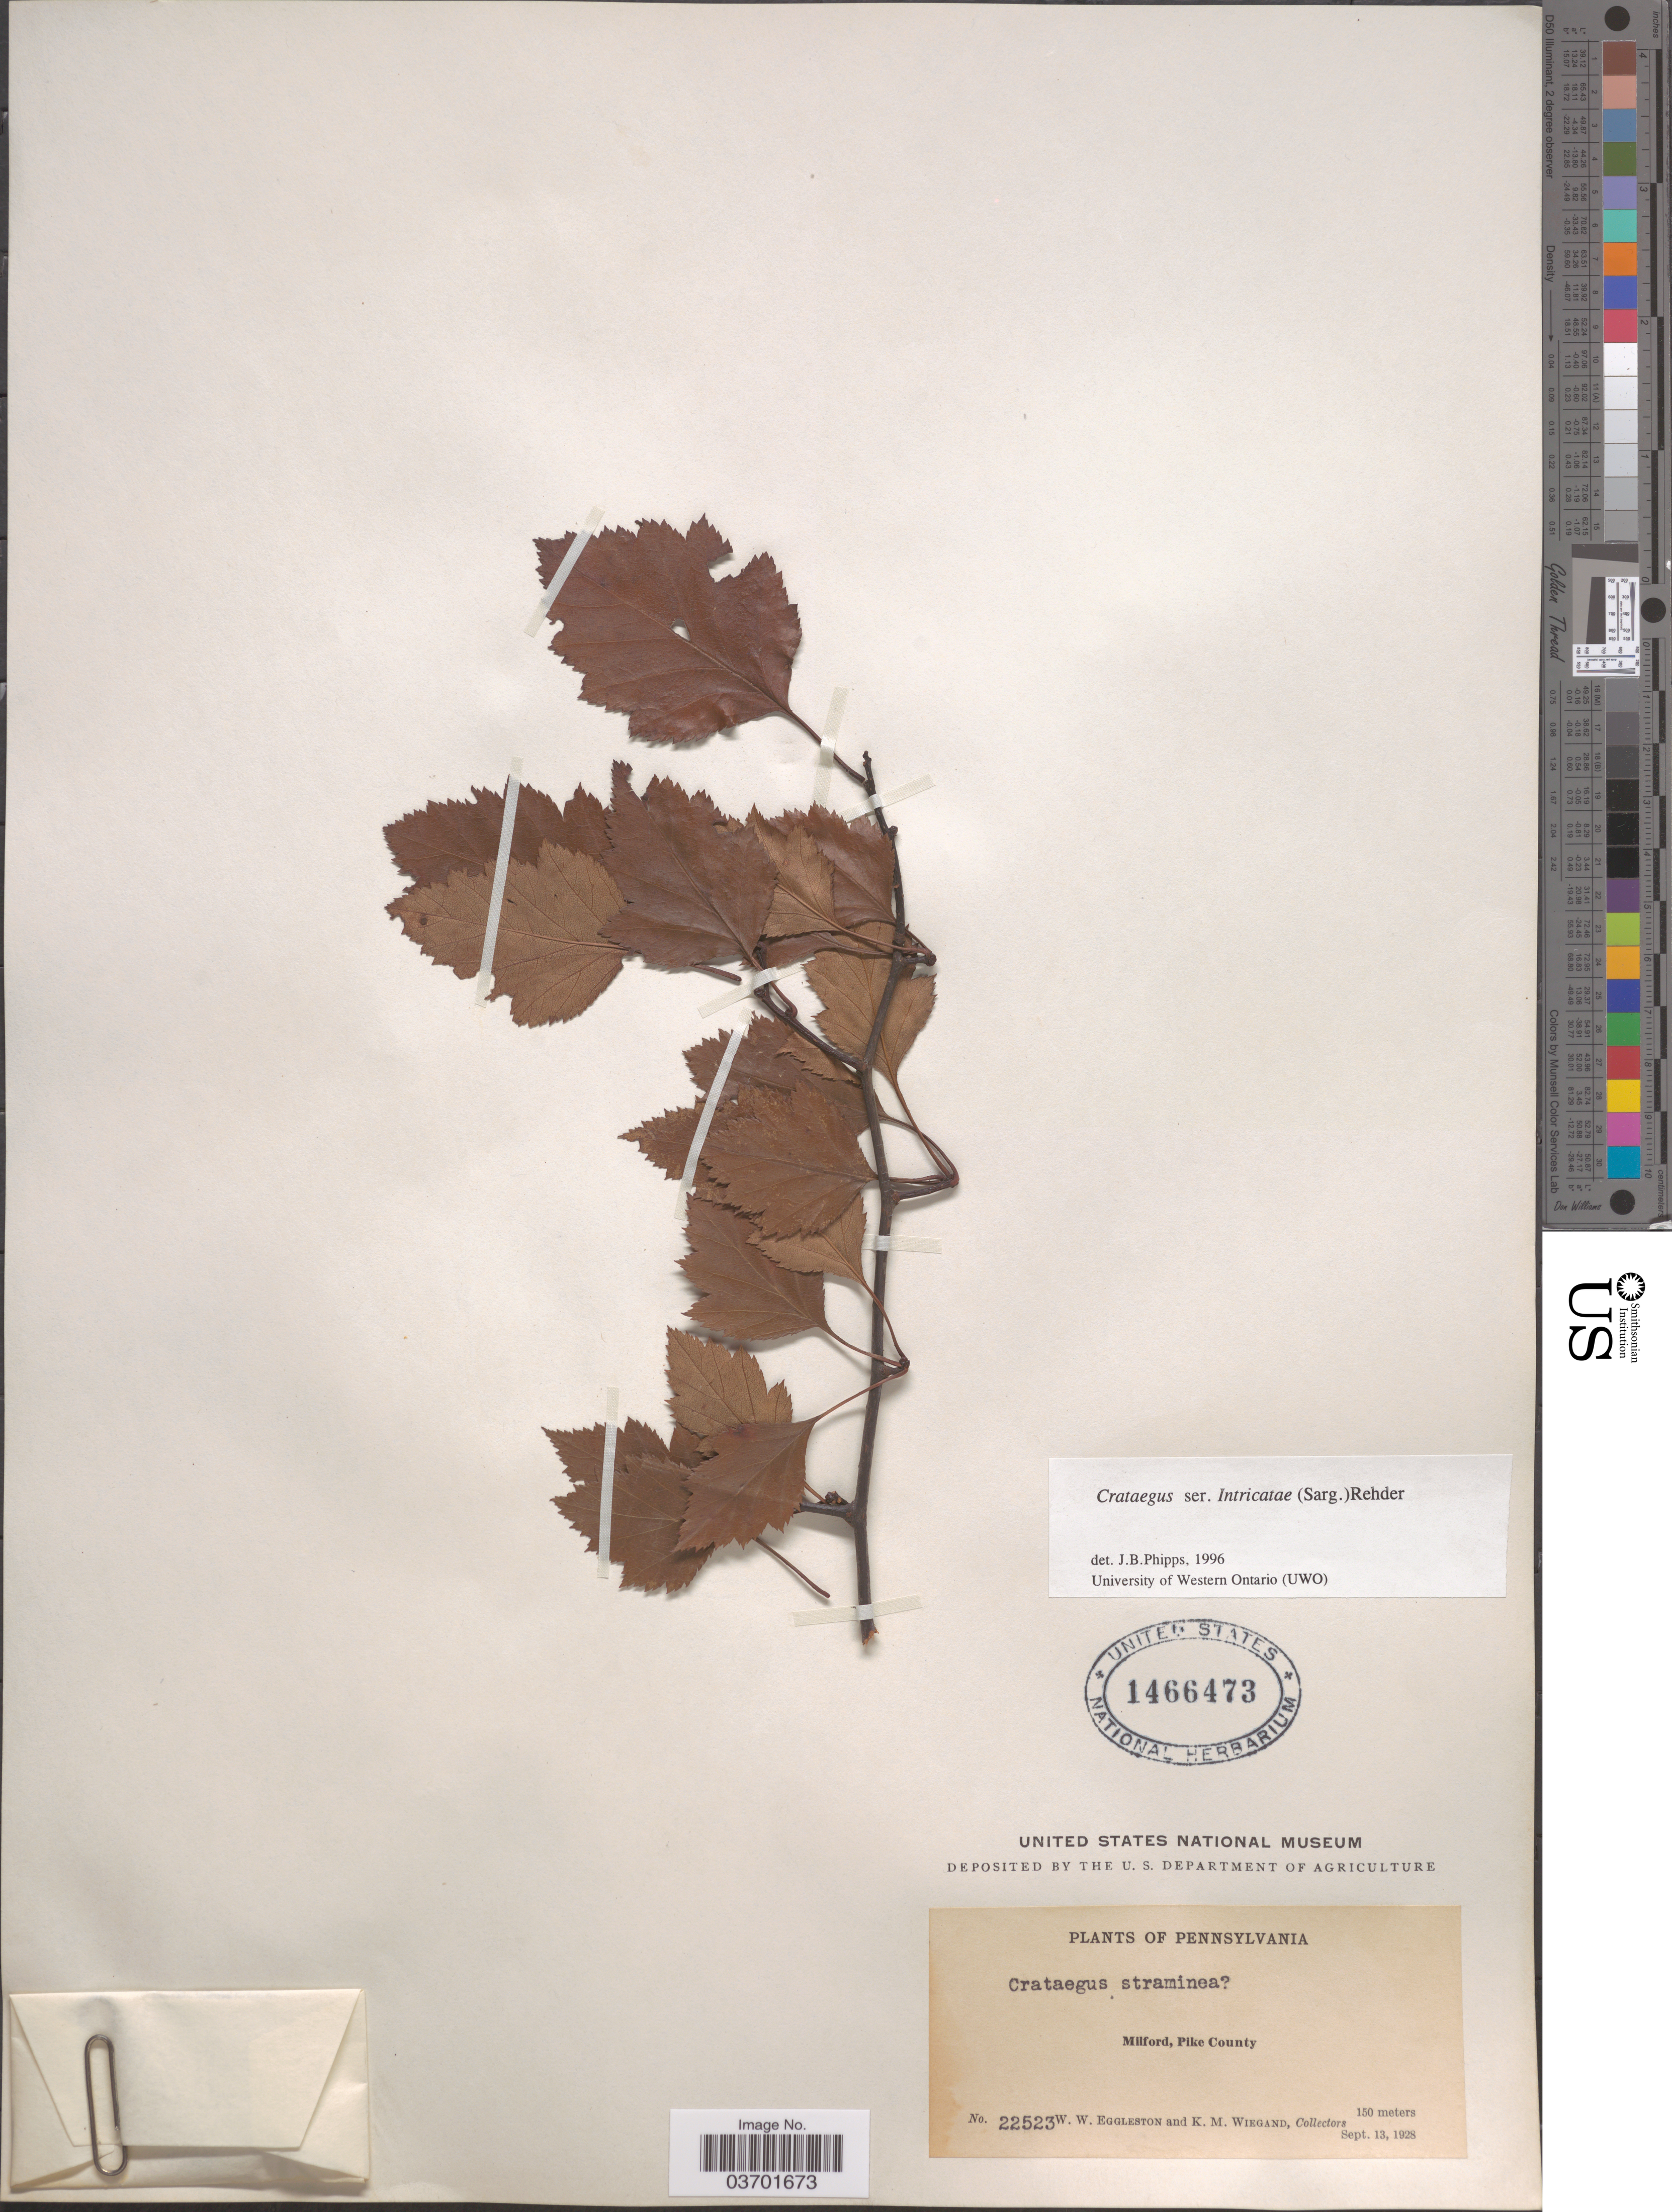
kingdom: Plantae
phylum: Tracheophyta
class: Magnoliopsida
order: Rosales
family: Rosaceae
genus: Crataegus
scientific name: Crataegus rubella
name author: Beadle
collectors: W. W. Eggleston & K. M. Wiegand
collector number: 22523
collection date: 1928-09-13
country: United States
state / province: Pennsylvania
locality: Milford, Pike County.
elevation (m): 150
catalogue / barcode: US 1466473